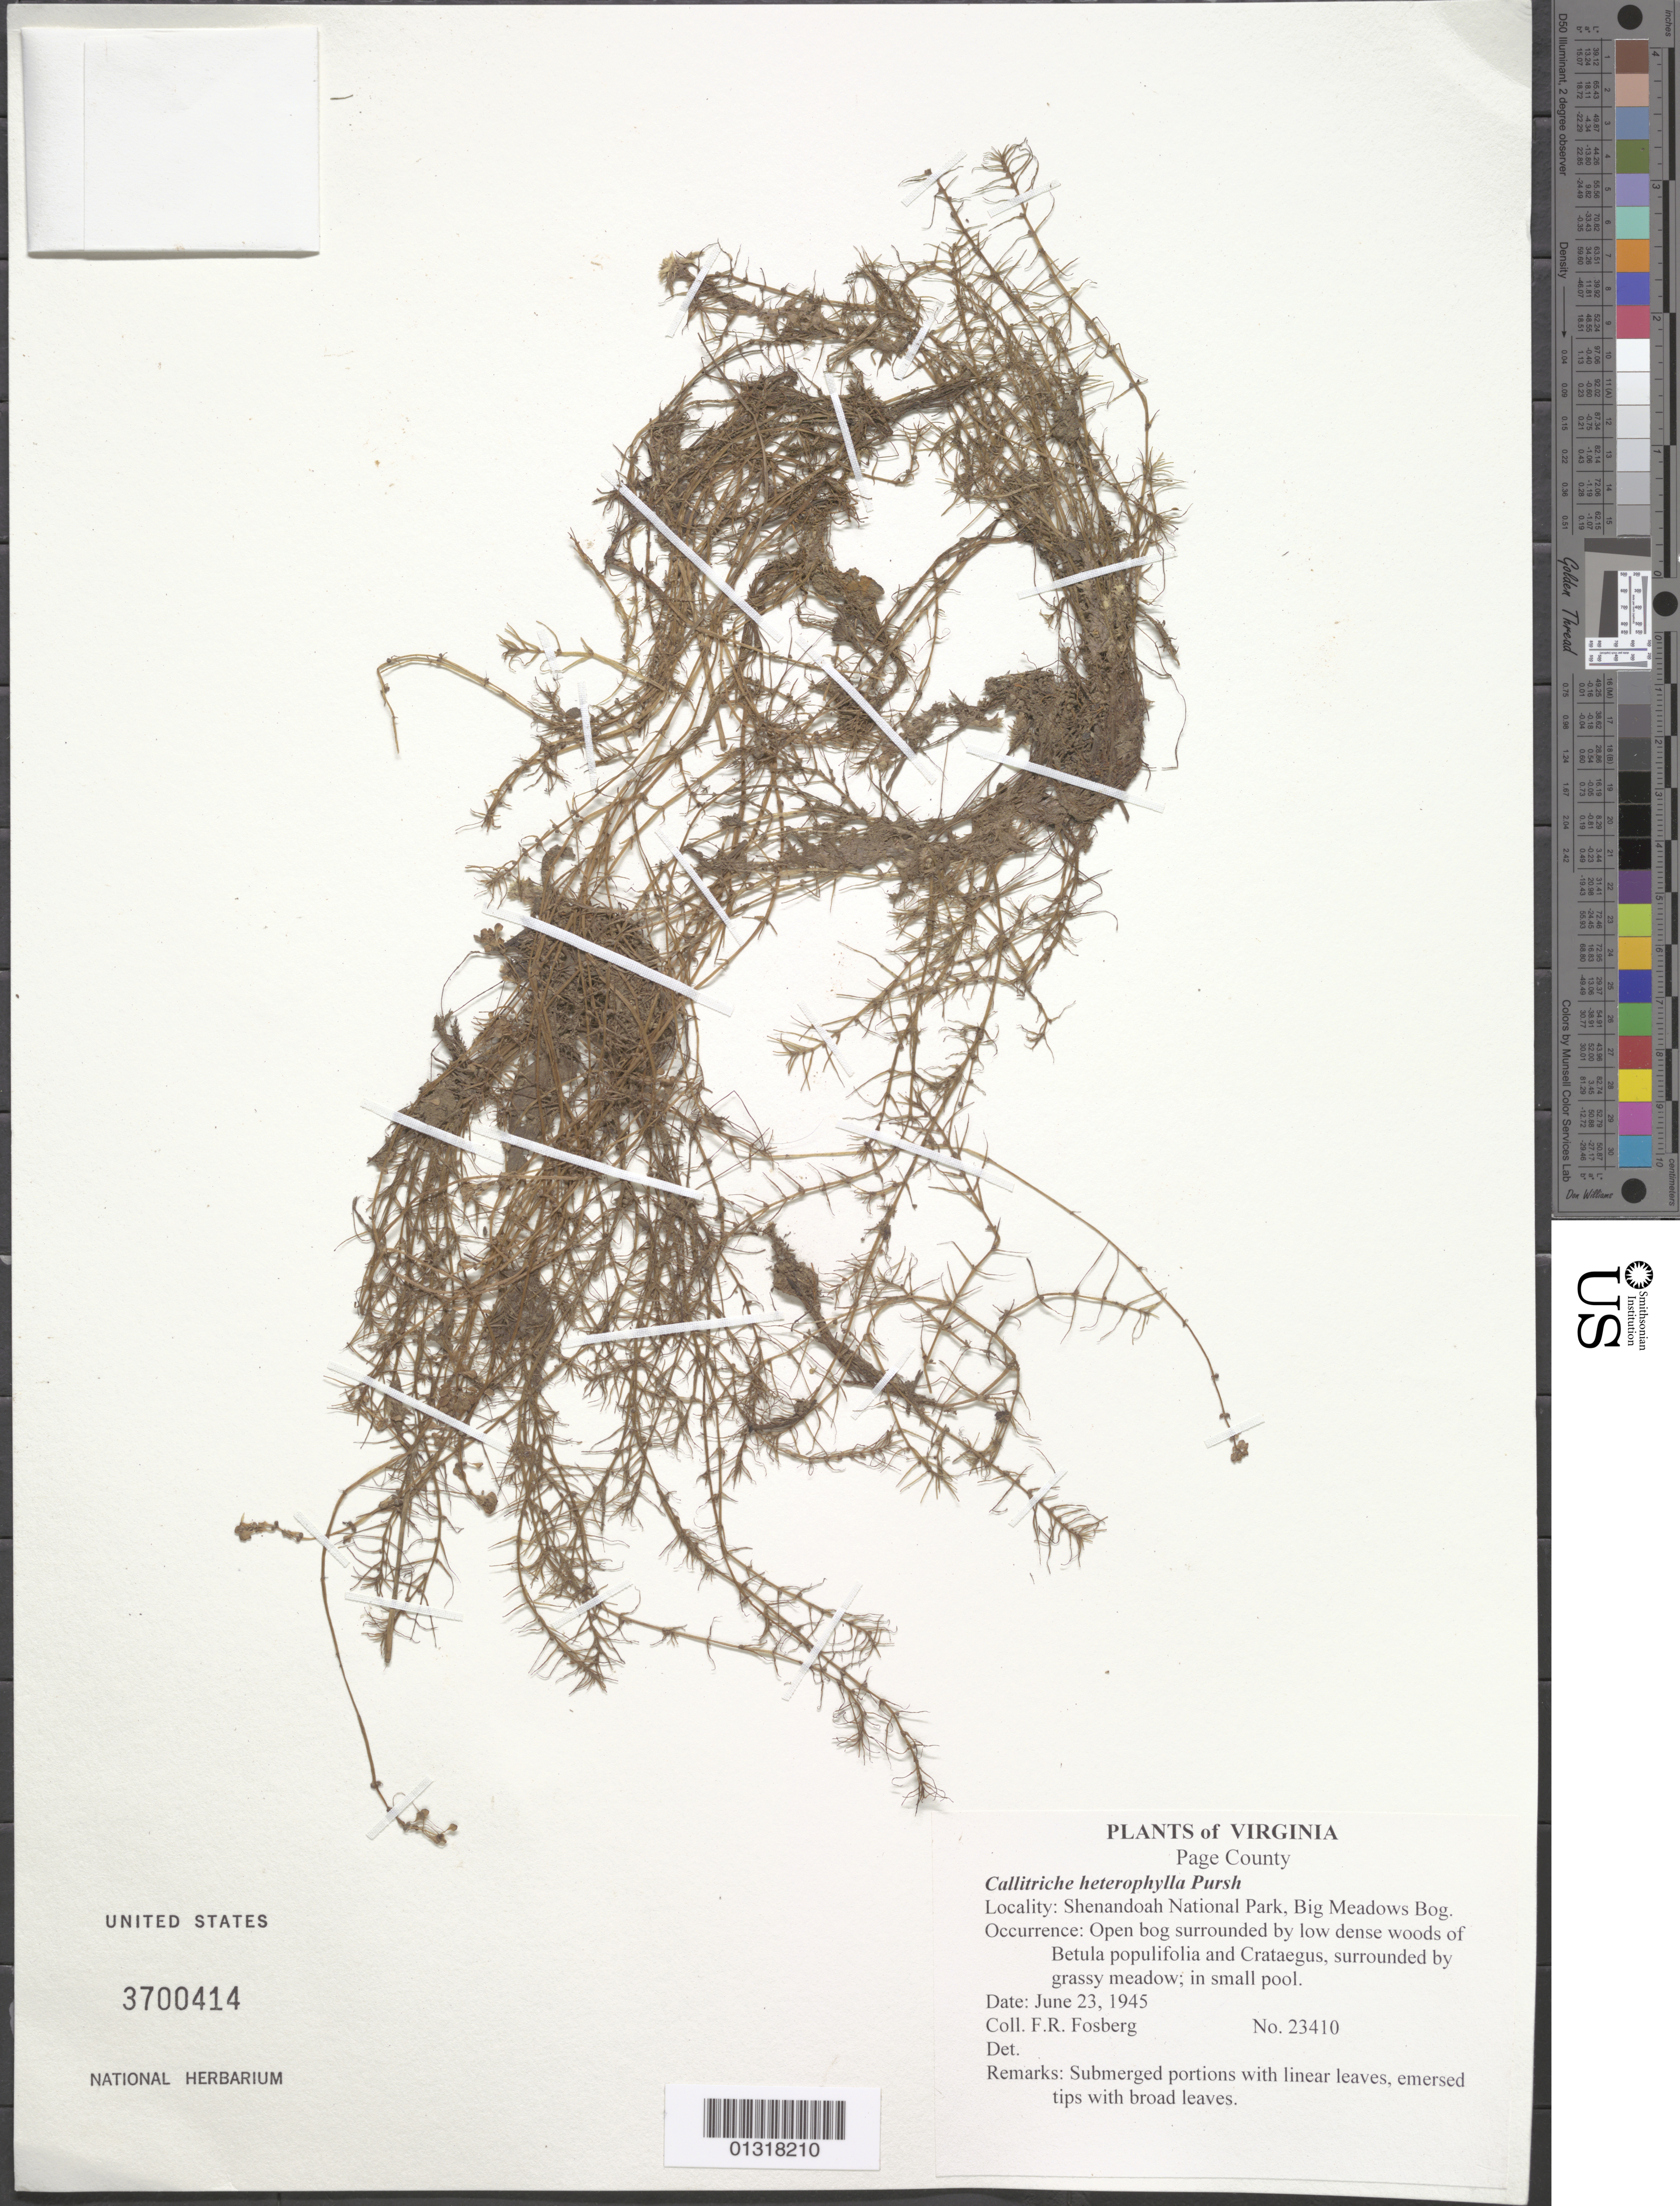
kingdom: Plantae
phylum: Tracheophyta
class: Magnoliopsida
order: Lamiales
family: Plantaginaceae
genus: Callitriche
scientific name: Callitriche heterophylla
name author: Pursh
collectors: F. R. Fosberg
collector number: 23410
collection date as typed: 23 Jun 1945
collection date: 1945-06-23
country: United States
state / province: Virginia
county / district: Page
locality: Shenandoah National Park, Big Meadows Bog.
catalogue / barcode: US 3700414